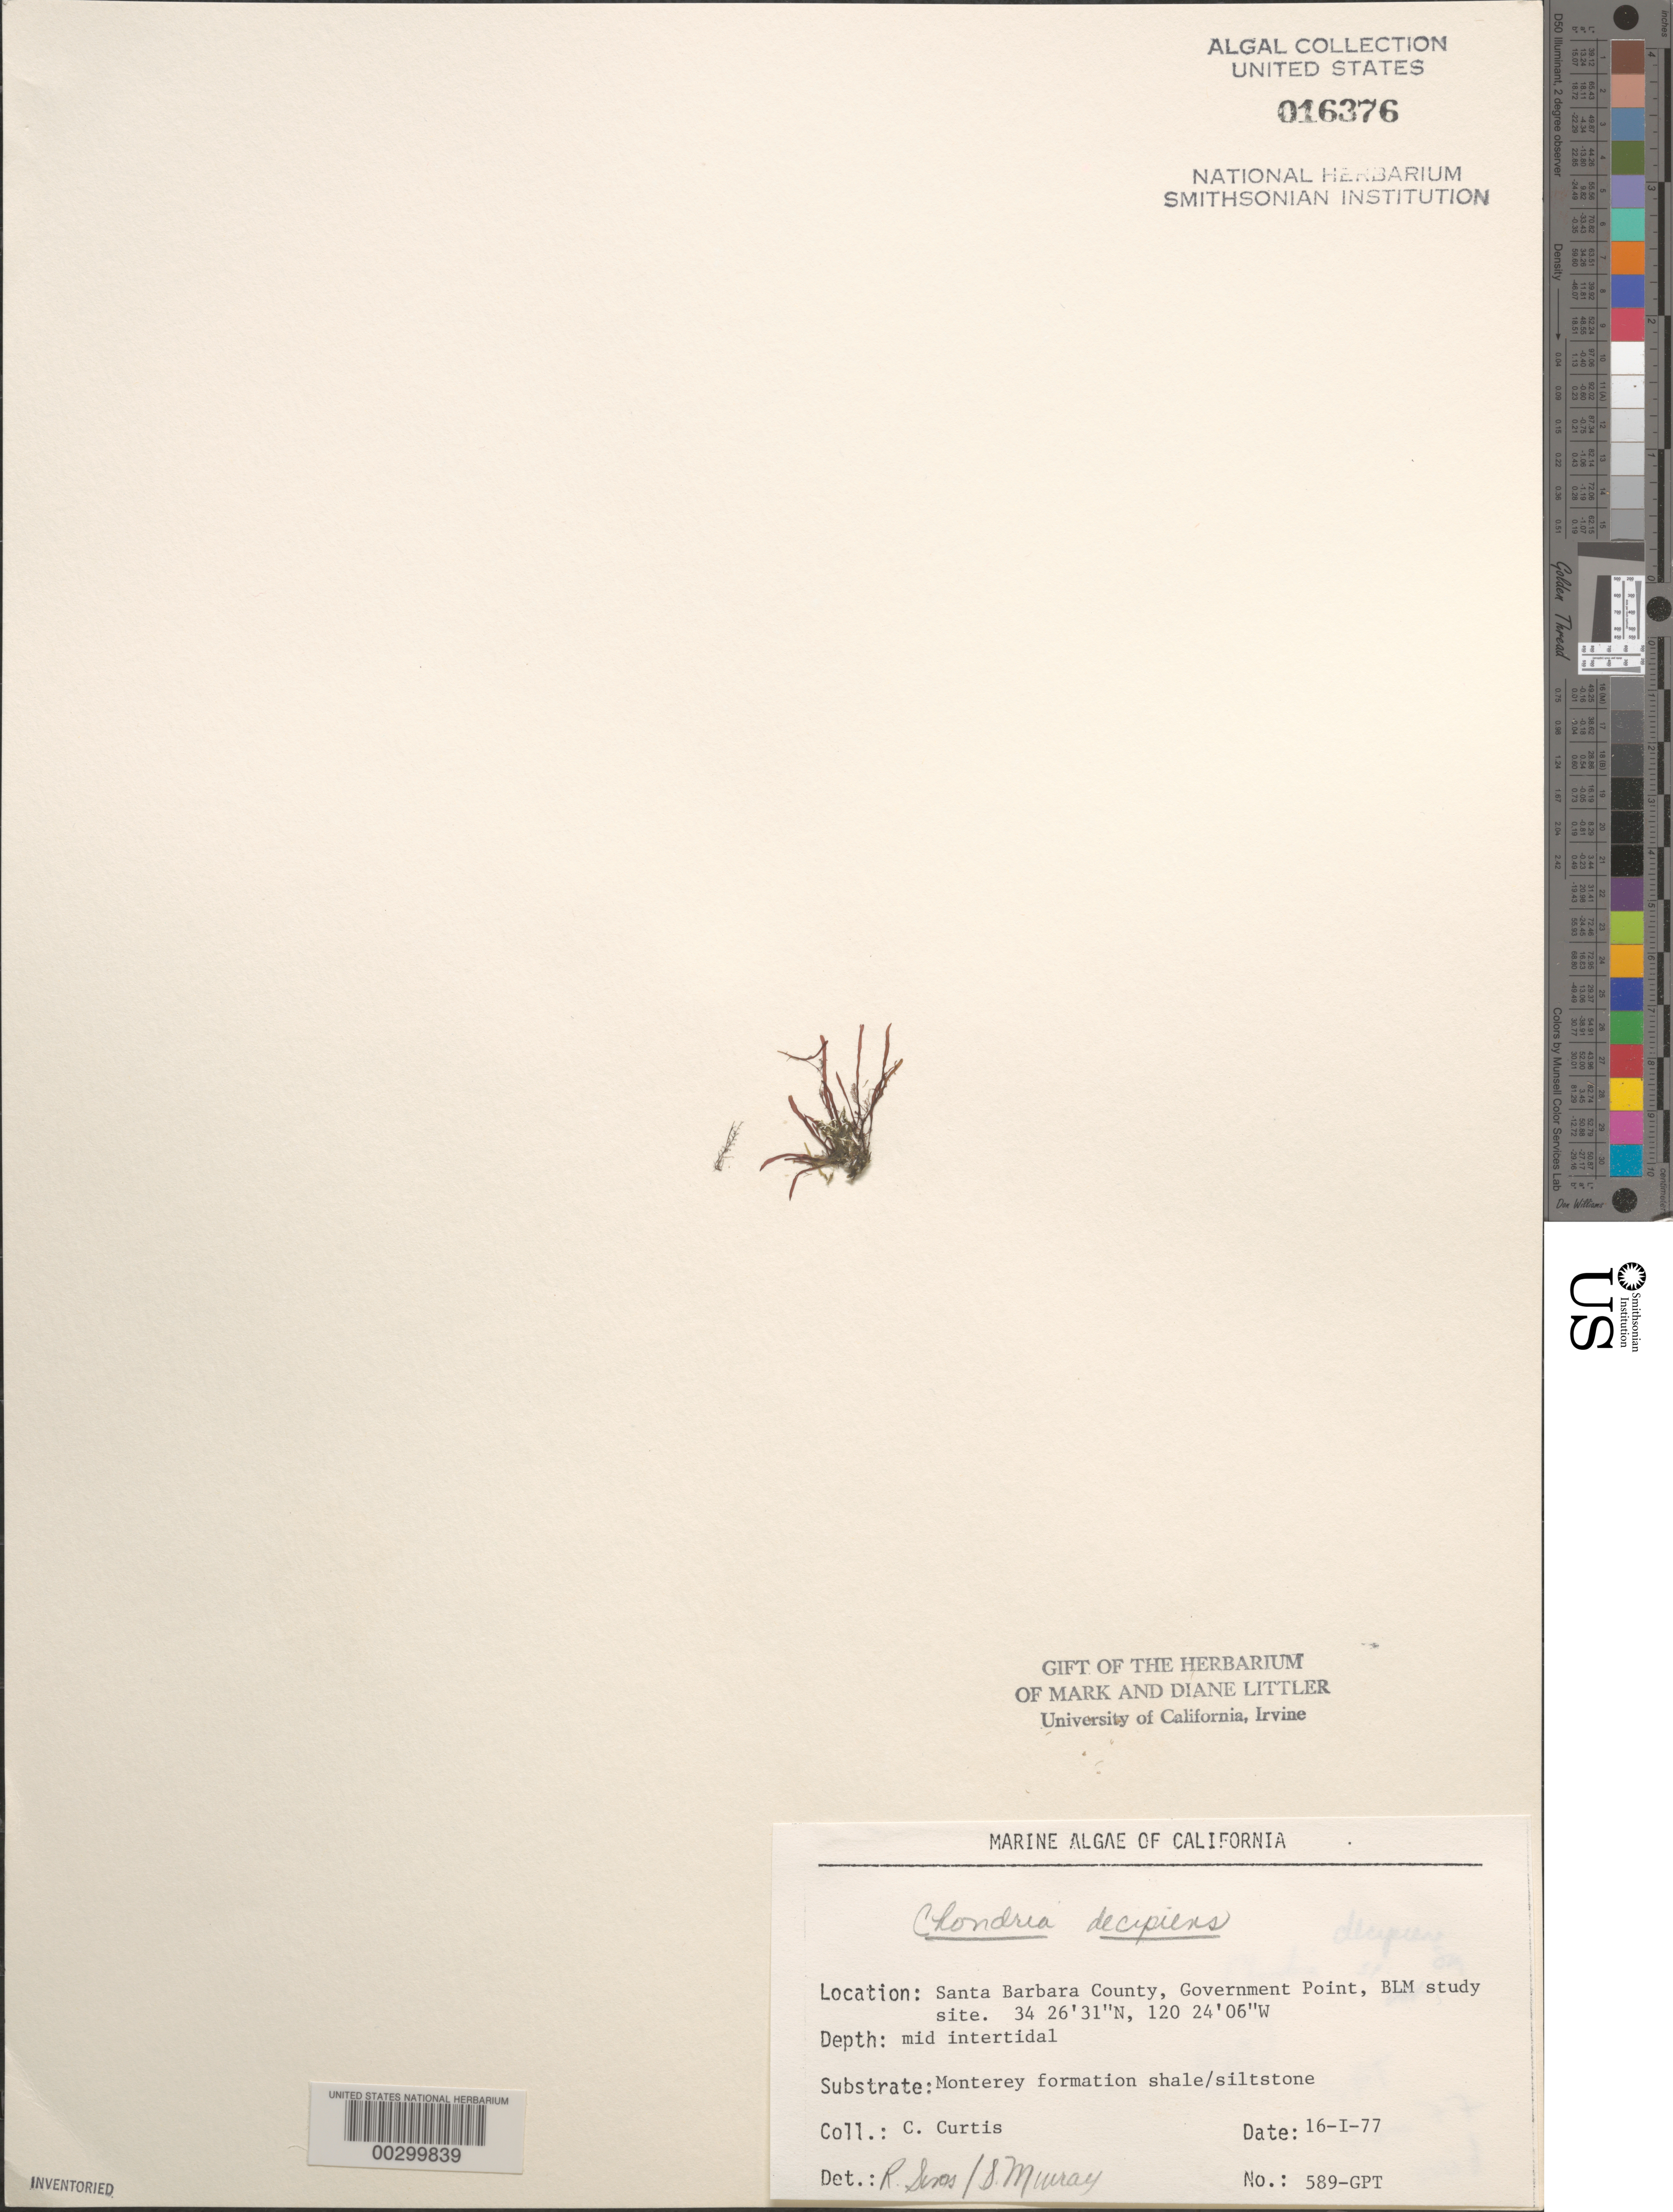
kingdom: Plantae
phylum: Rhodophyta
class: Florideophyceae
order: Ceramiales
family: Rhodomelaceae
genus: Chondria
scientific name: Chondria decipiens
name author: Kylin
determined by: Sims, Robert H.; Murray, S. N.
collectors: C. Curtis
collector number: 589-gpt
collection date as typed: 16 Jan 1977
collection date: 1977-01-16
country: United States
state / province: California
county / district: Santa Barbara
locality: Government Point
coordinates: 34 26'31"N, 120 24'06"W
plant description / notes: BLM-SOCALBIGHT Rocky Intertidal Survey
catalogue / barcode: US 16376